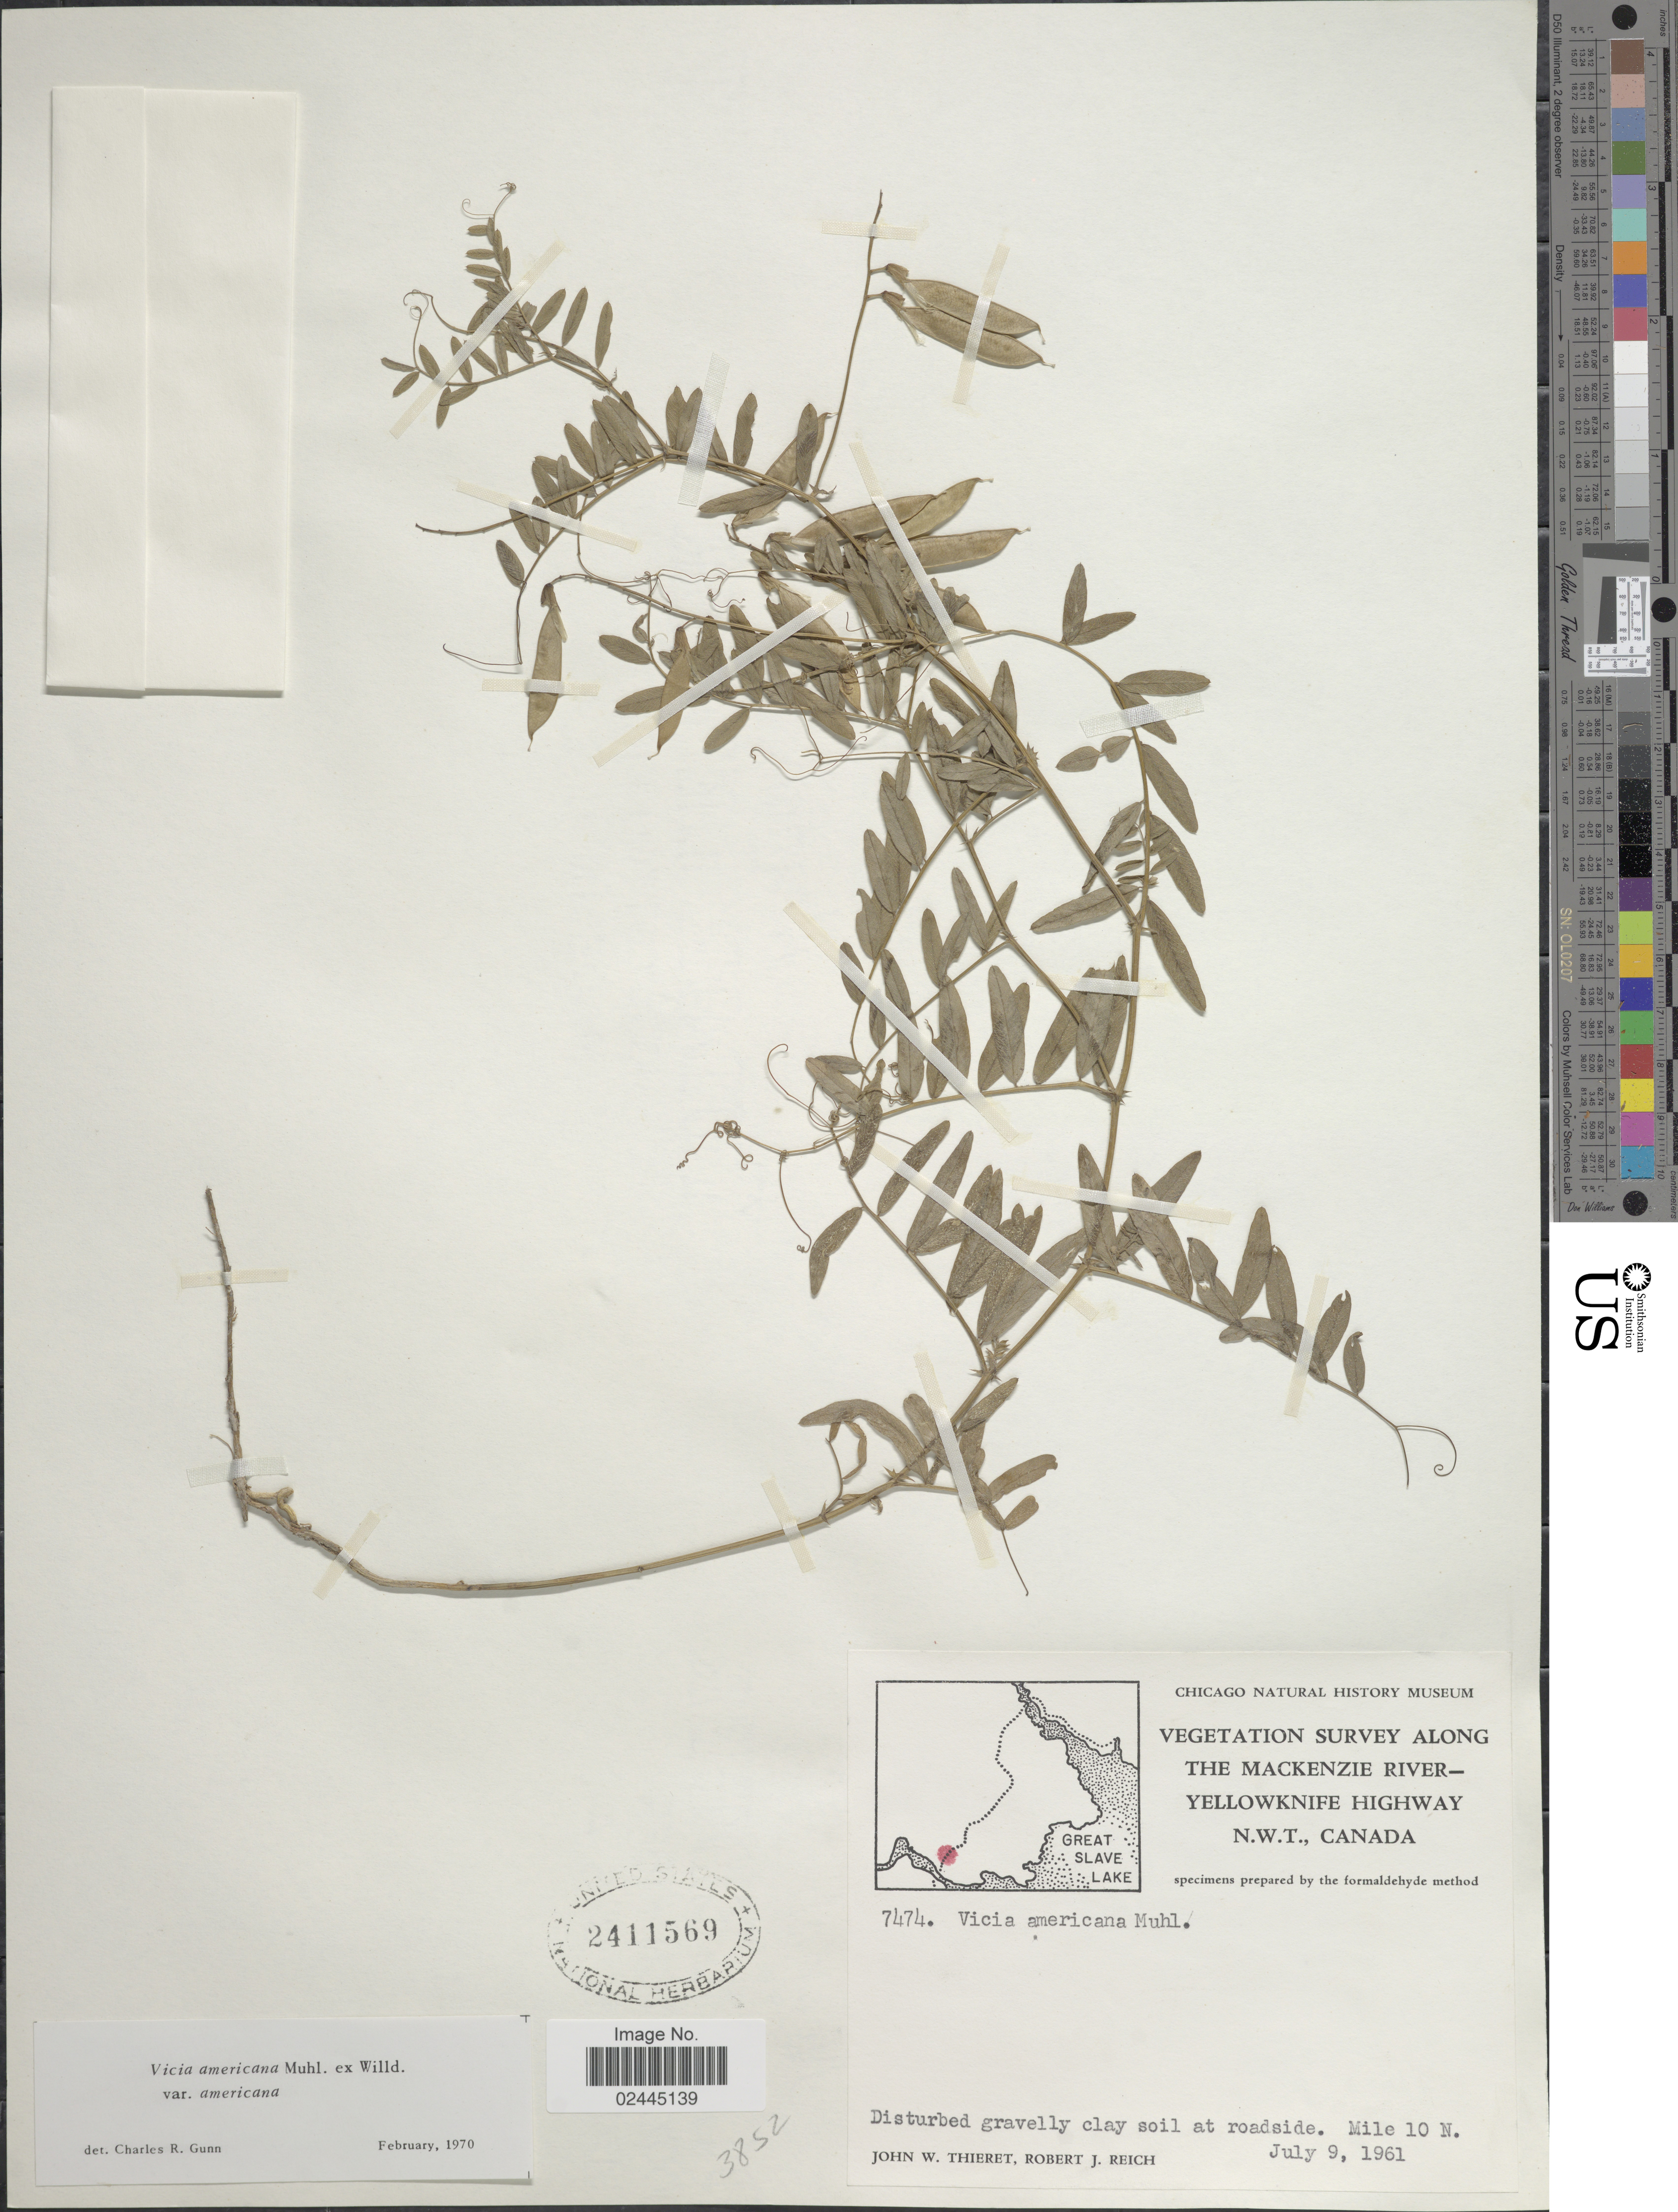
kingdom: Plantae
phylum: Tracheophyta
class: Magnoliopsida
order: Fabales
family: Fabaceae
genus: Vicia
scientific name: Vicia americana var. americana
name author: Muhl. ex Willd.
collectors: J. W. Thieret & R. Reich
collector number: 7474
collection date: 1961-07-09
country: Canada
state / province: Northwest Territories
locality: Mackenzie River- Yellowknife Highway. Disturbed gravelly soil at roadside. Mile 10 N.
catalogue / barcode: US 2411569